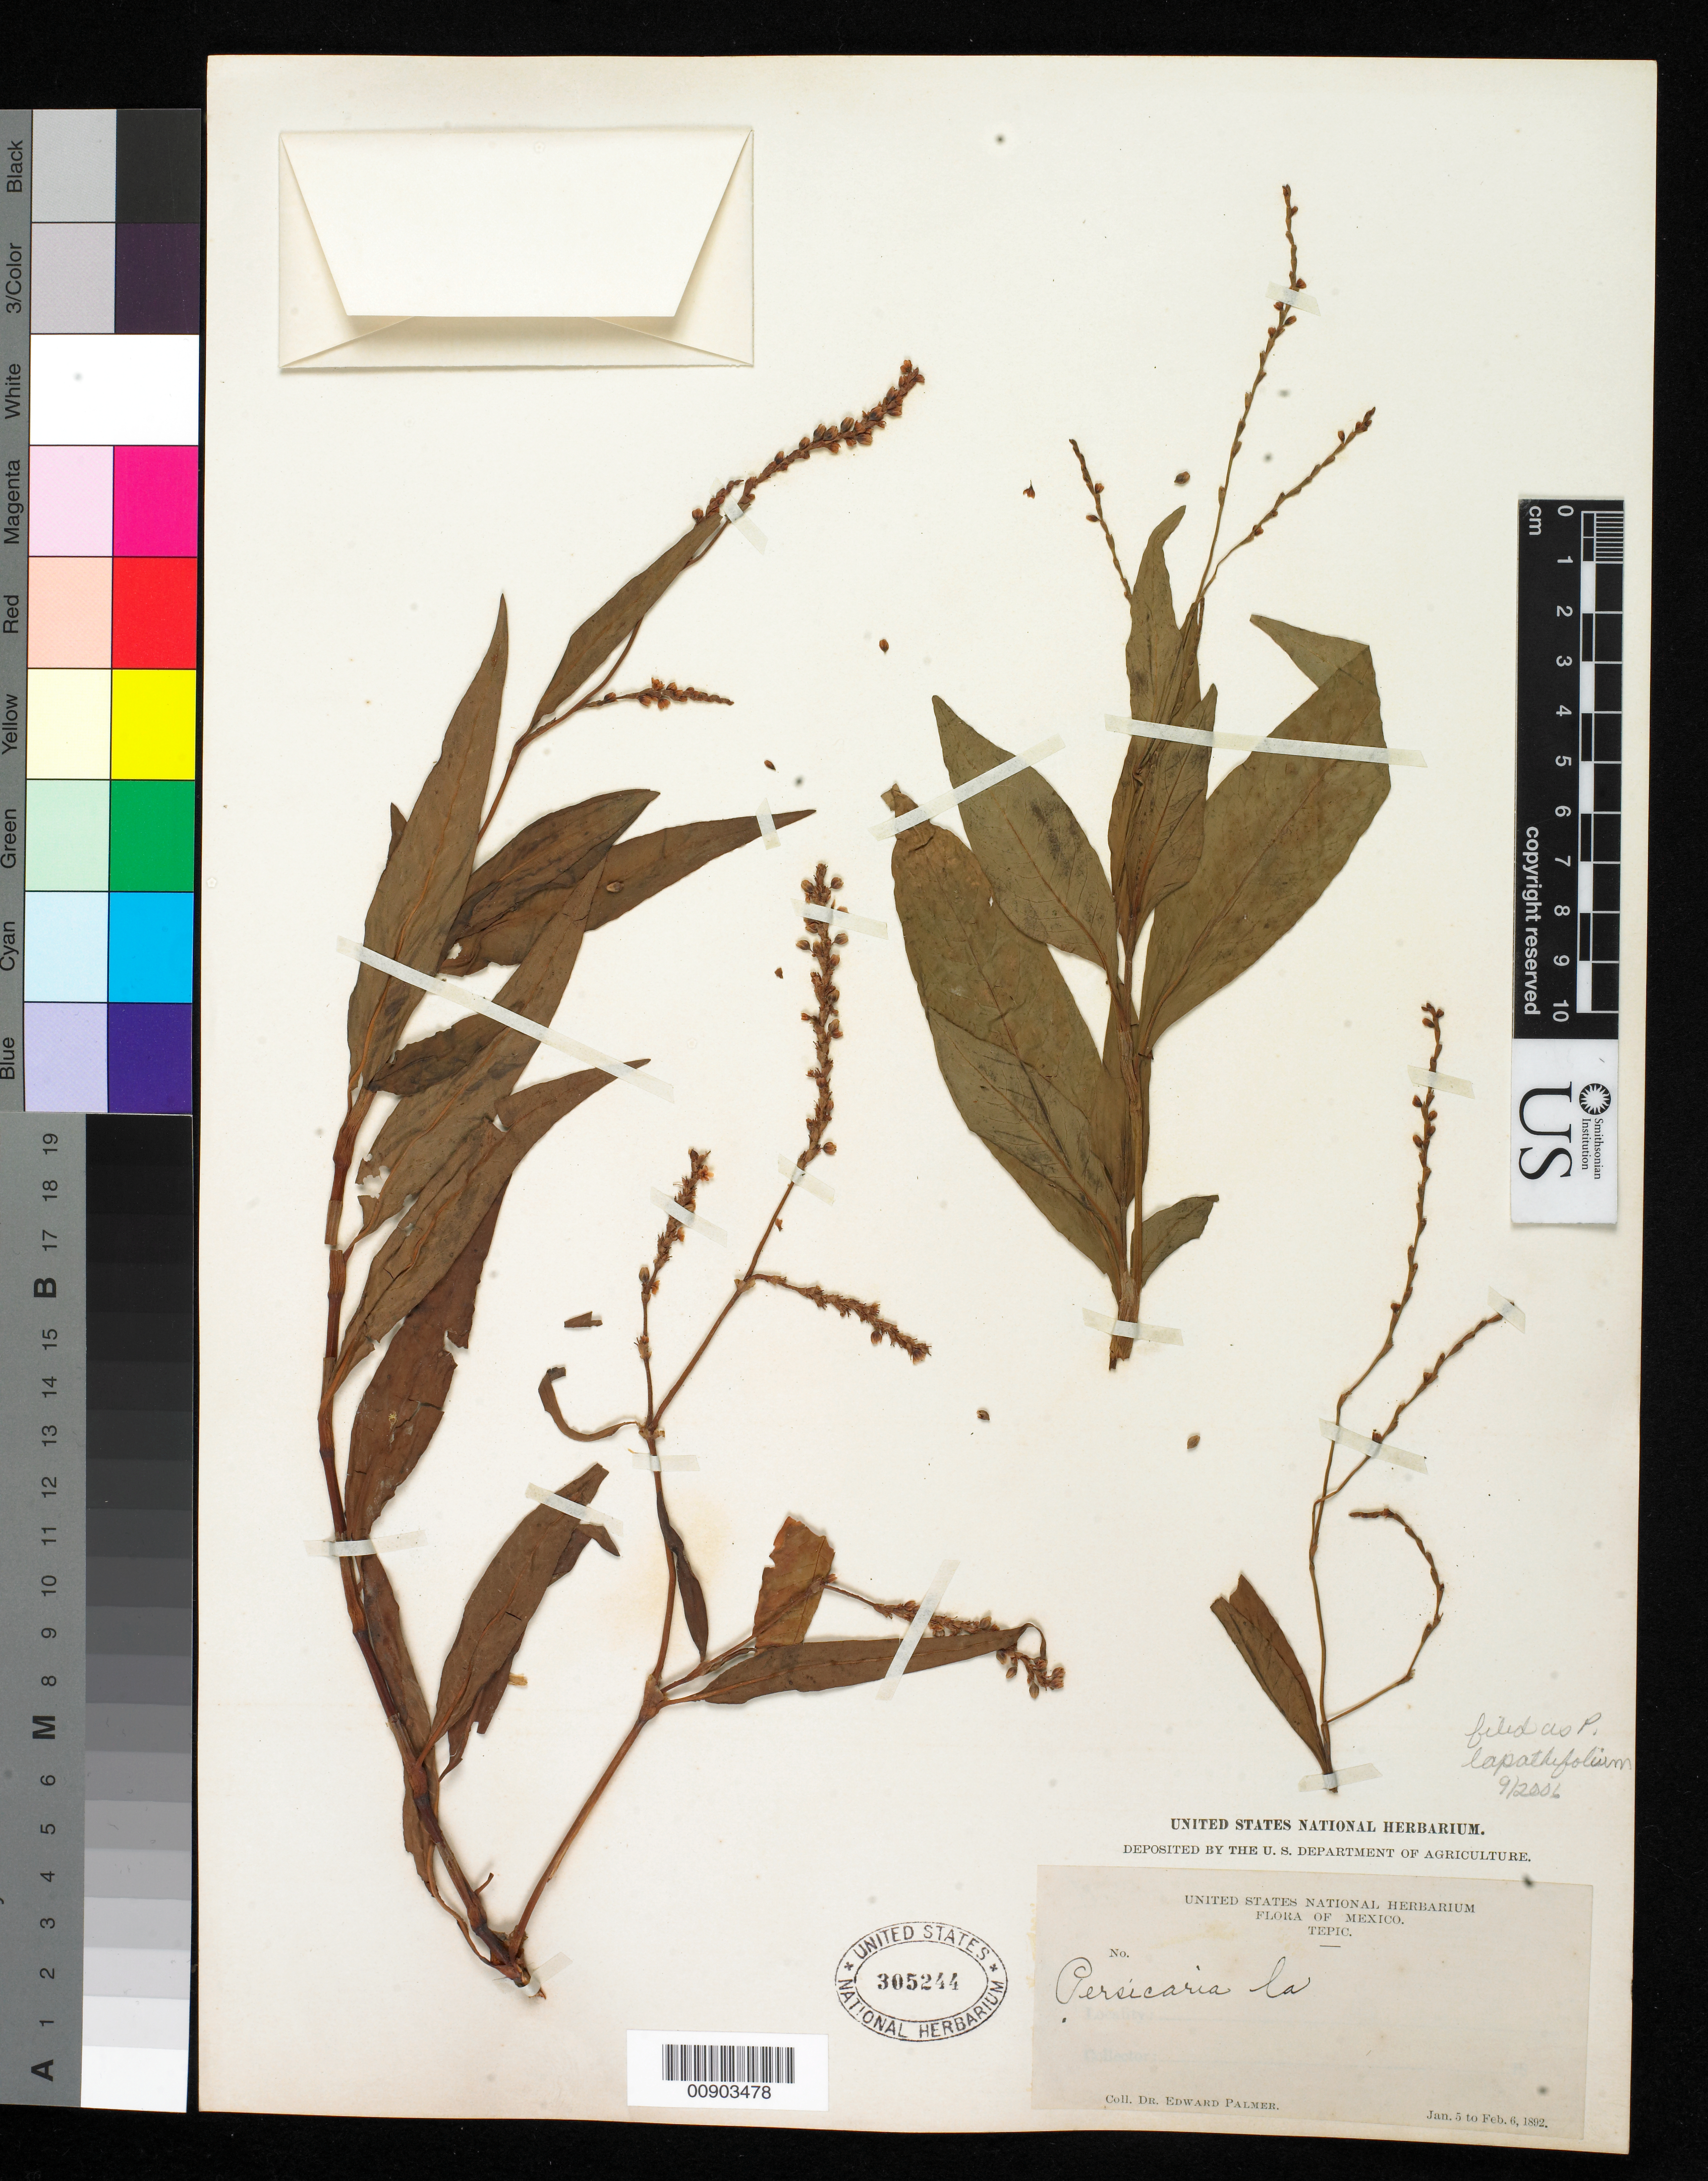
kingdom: Plantae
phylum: Tracheophyta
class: Magnoliopsida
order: Caryophyllales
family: Polygonaceae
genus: Polygonum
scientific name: Polygonum lapathifolium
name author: L.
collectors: E. Palmer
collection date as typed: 05 Jan 1892 to 06 Feb 1892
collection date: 1892-01-05/1892-02-06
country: Mexico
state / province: Nayarit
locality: Tepic, Nayarit.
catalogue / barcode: US 305244